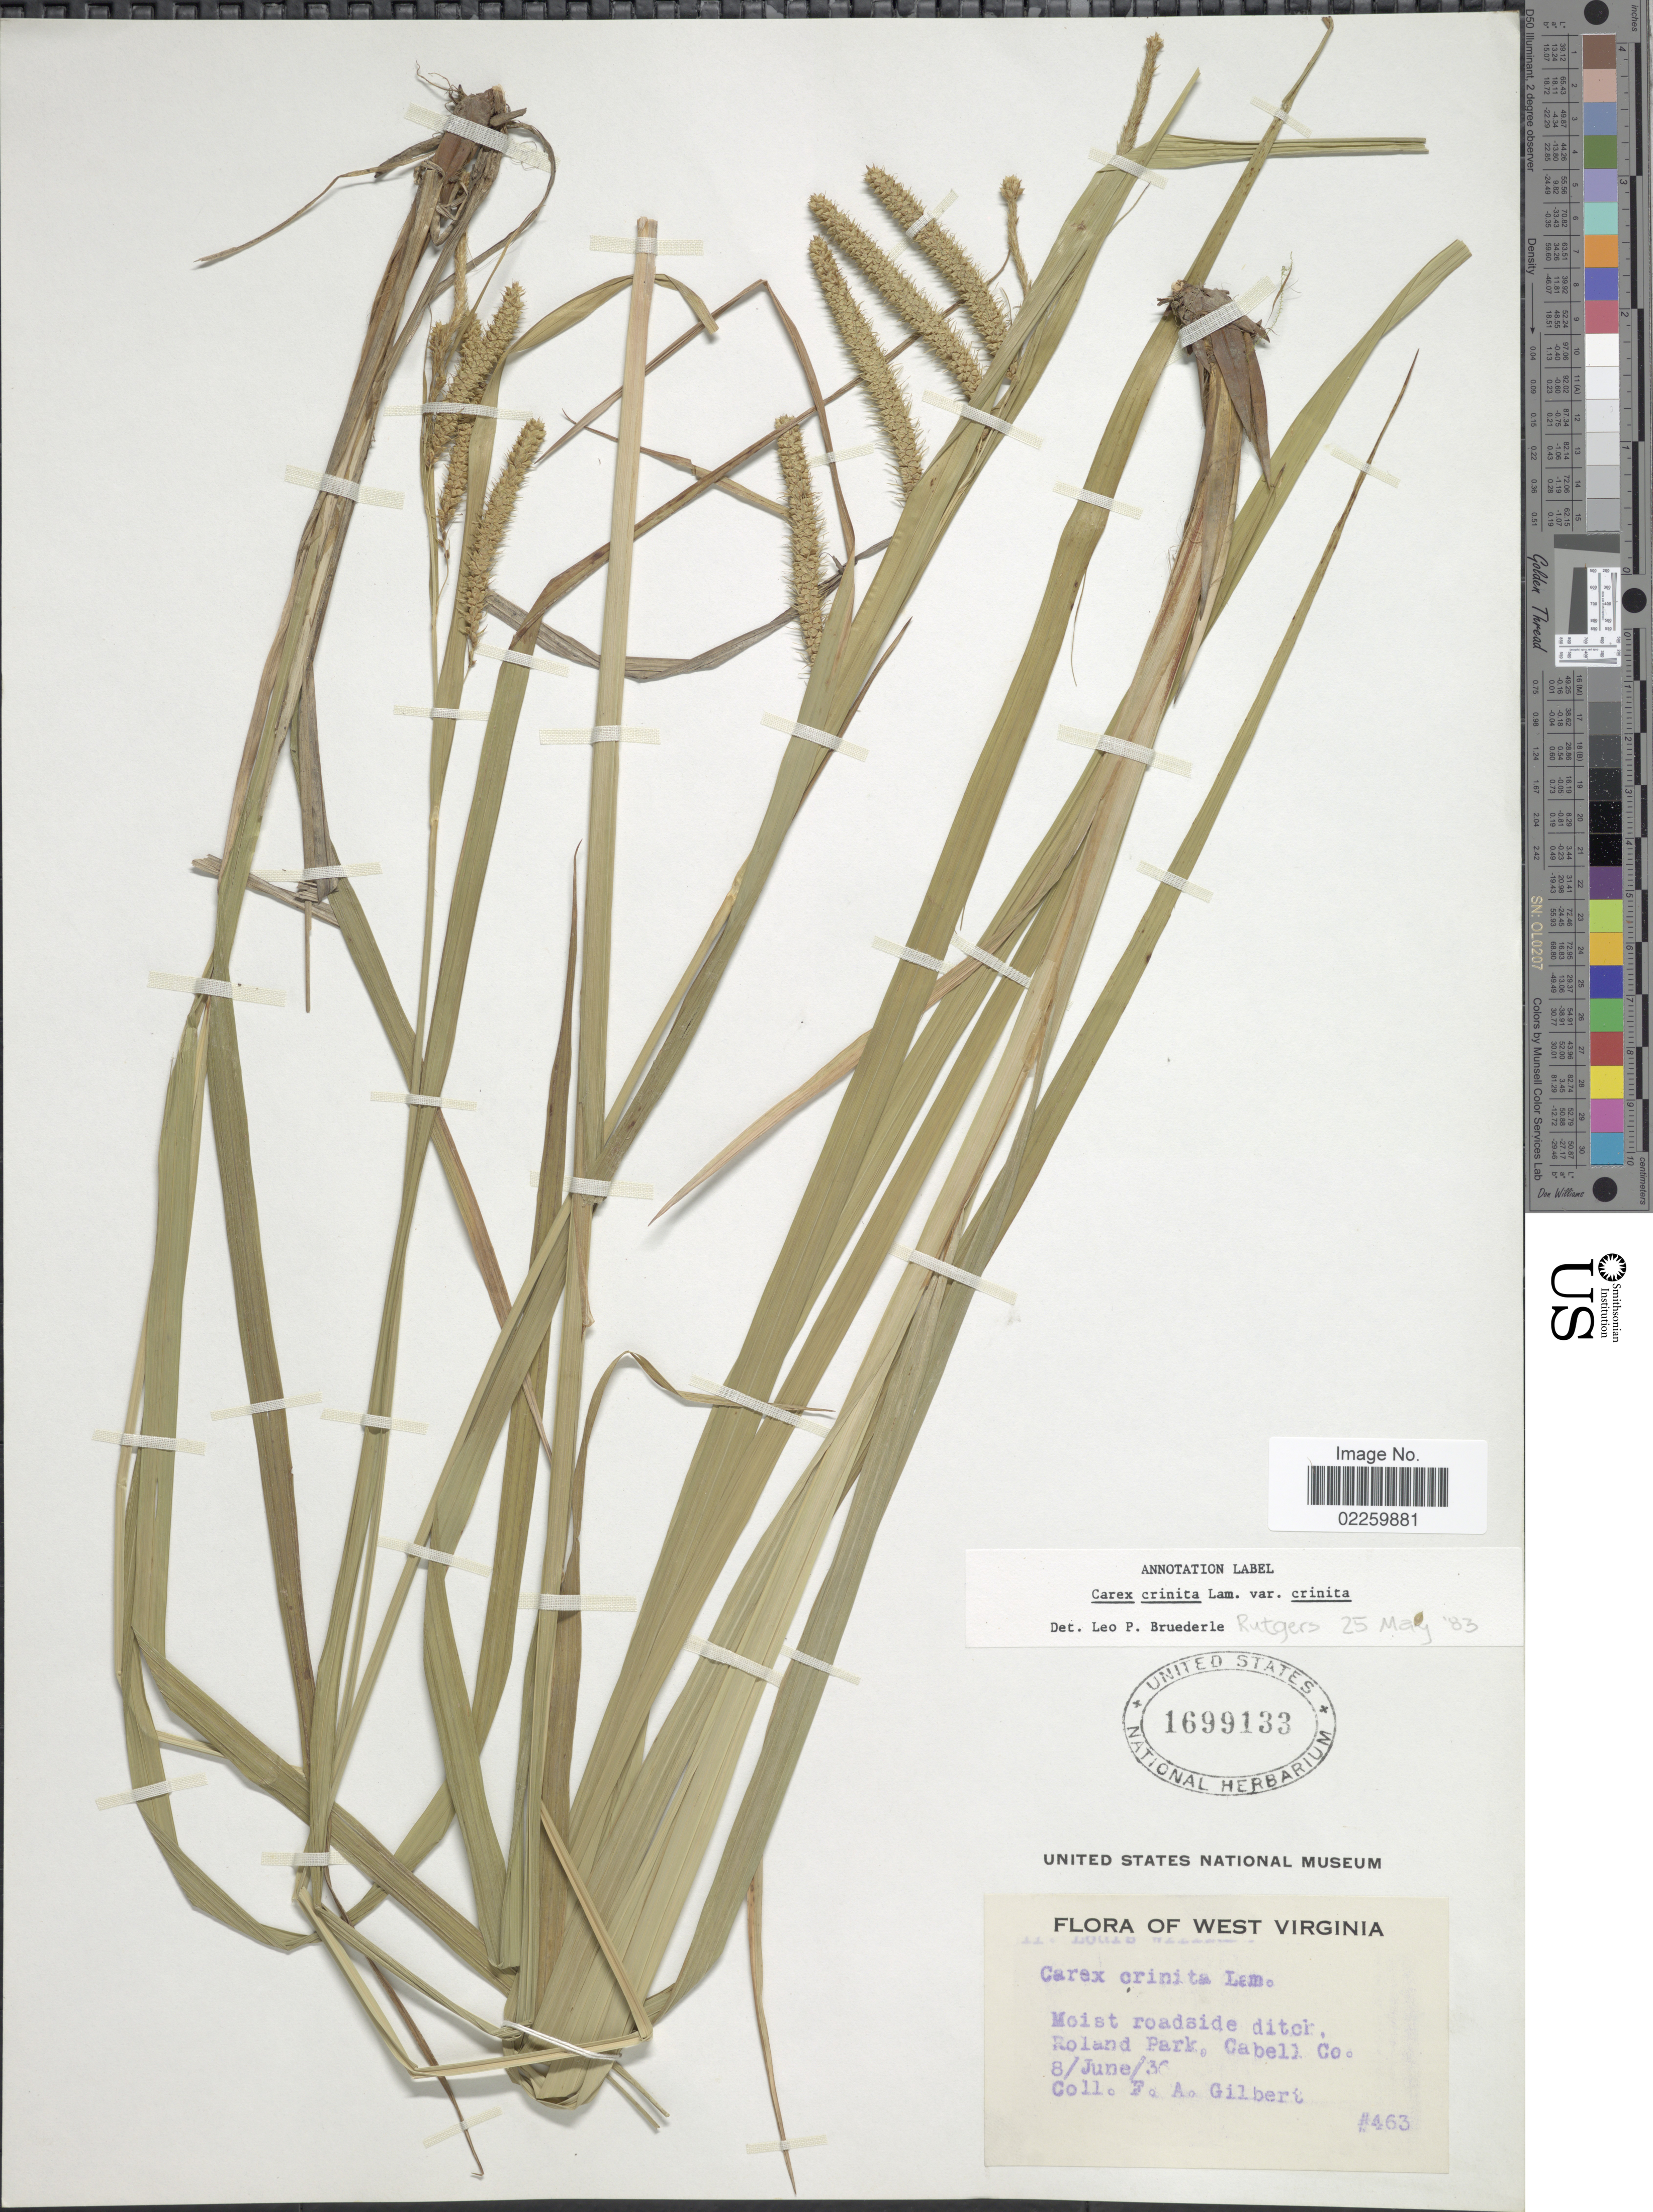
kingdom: Plantae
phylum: Tracheophyta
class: Liliopsida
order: Poales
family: Cyperaceae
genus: Carex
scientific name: Carex crinita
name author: Lam.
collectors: F. A. Gilbert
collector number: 463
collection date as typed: Transcribed d/m/y: 8/6/36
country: United States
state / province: West Virginia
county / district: Cabell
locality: Roland Park, Cabell Co.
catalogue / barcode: US 1699133